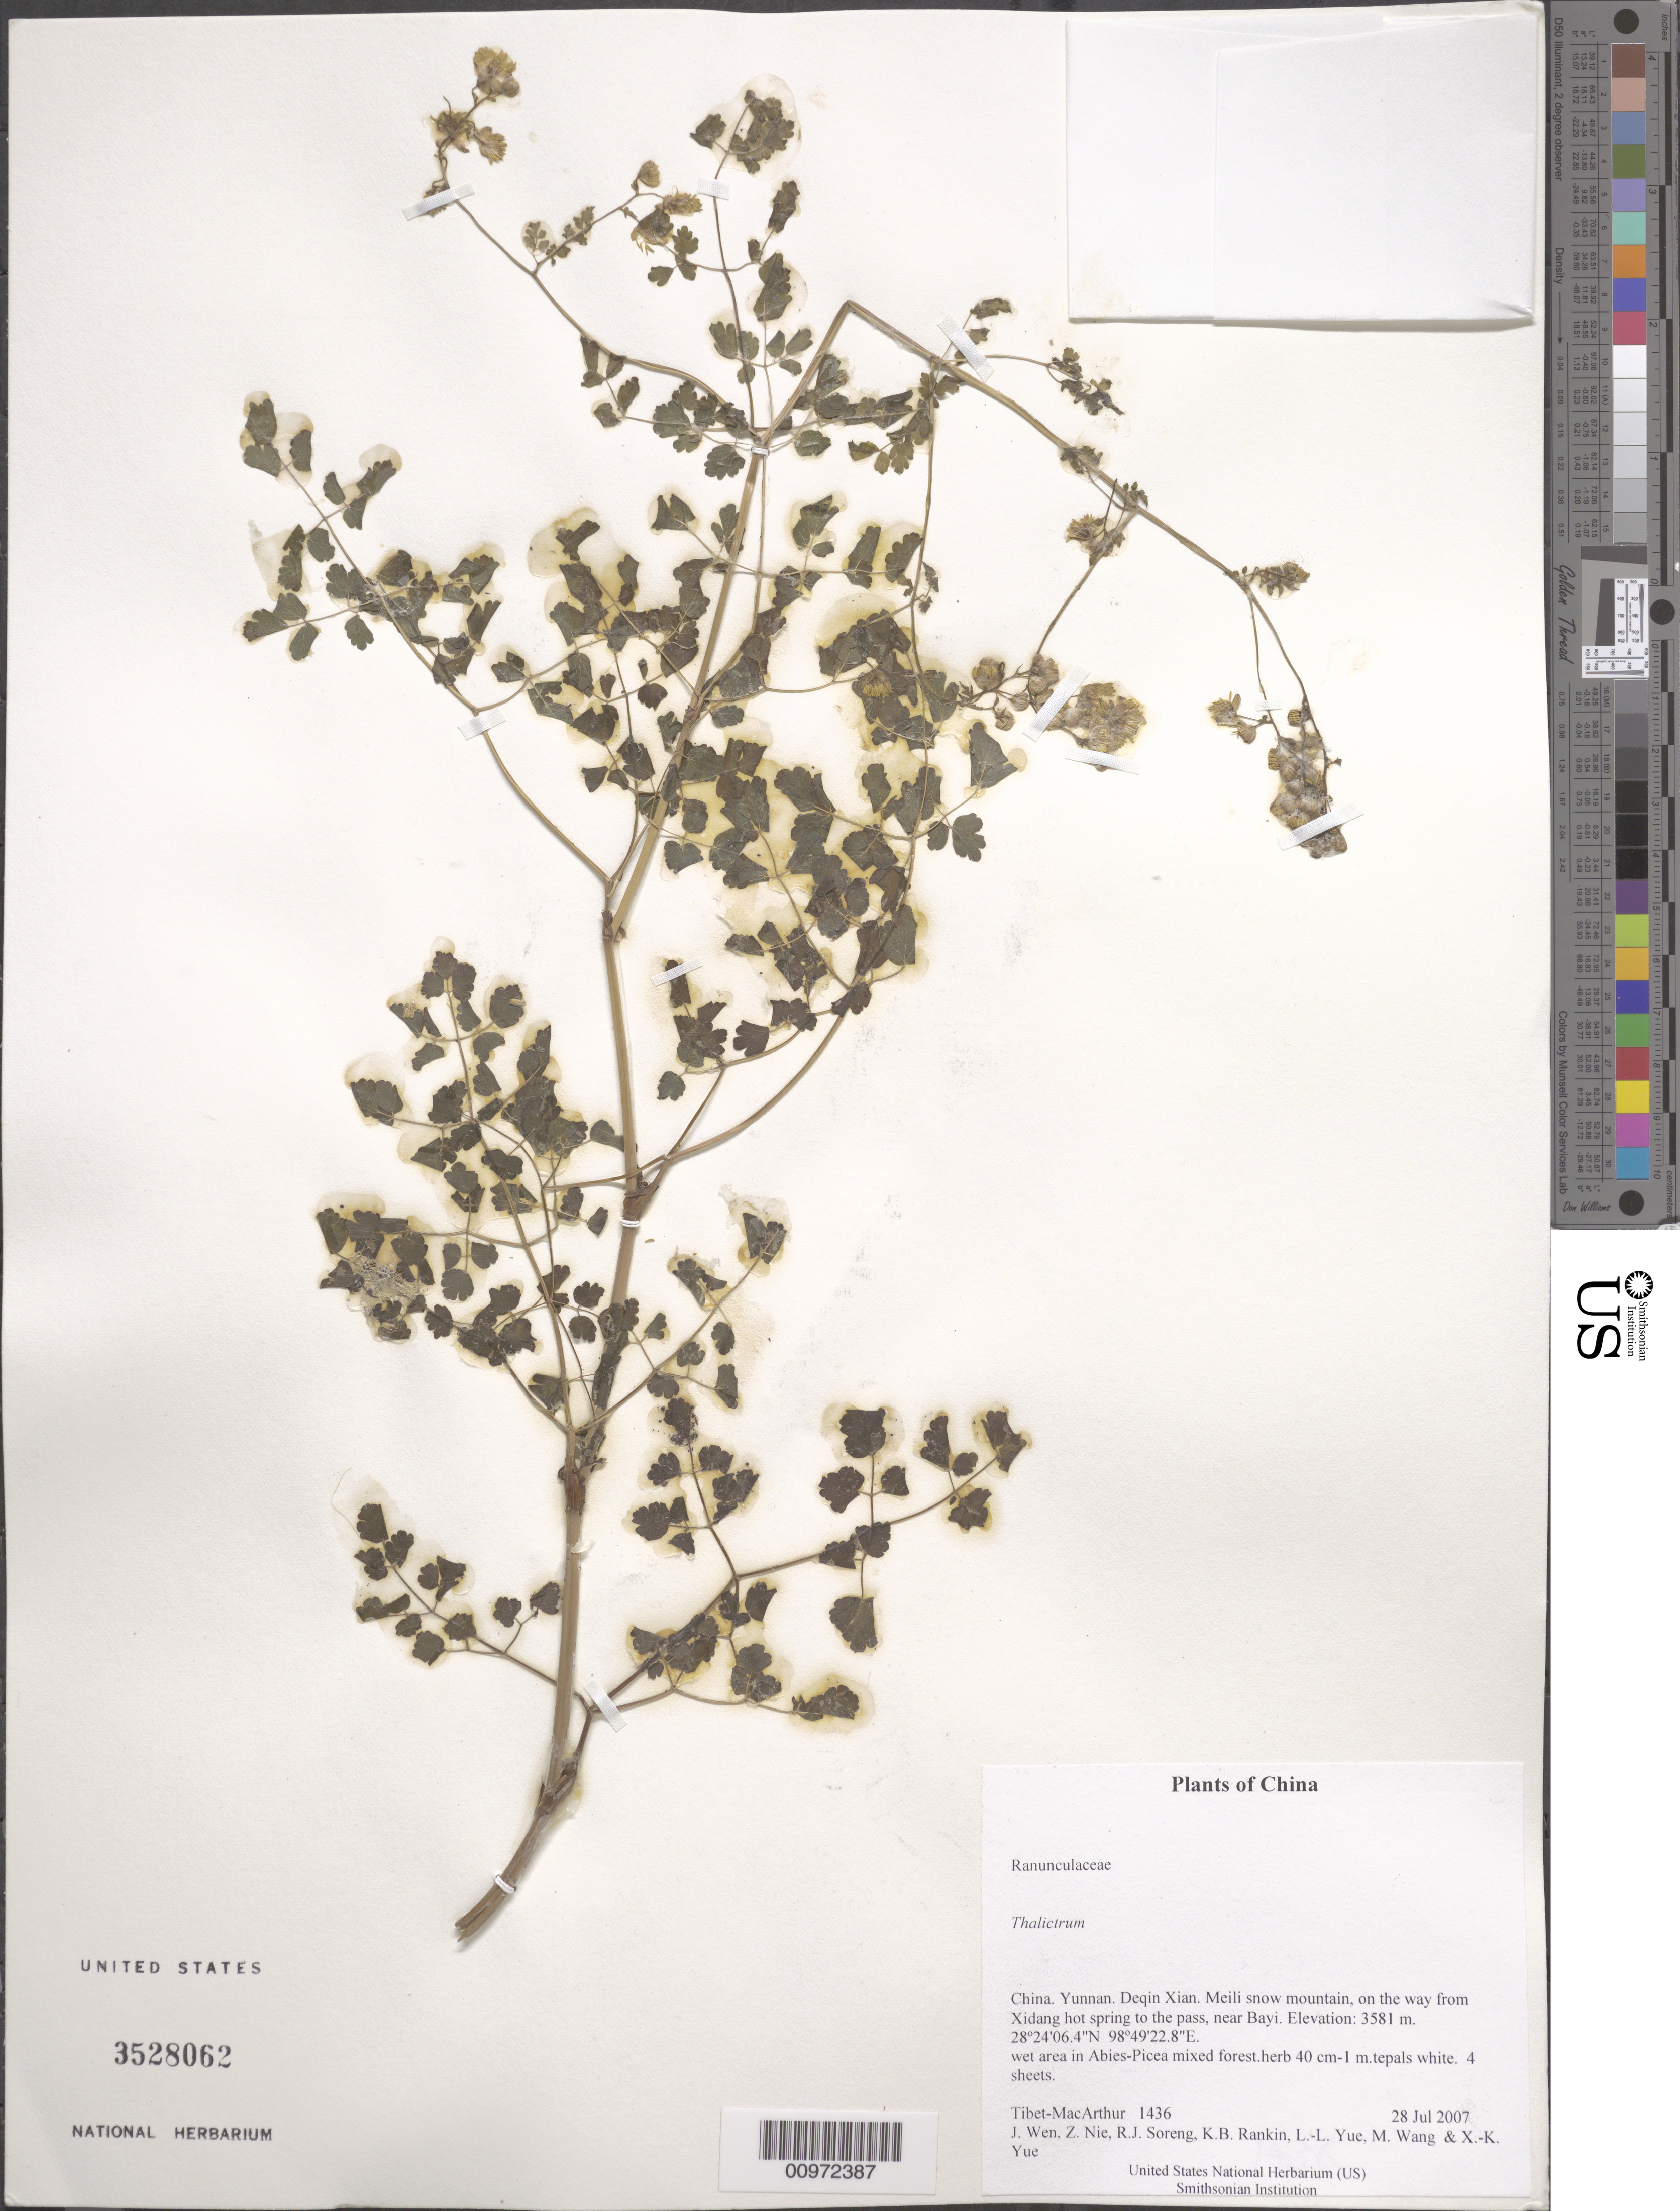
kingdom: Plantae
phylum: Tracheophyta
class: Magnoliopsida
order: Ranunculales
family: Ranunculaceae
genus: Thalictrum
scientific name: Thalictrum sp.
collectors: Tibet-MacArthur, J. Wen, Z. Nie, R. J. Soreng, K. Rankin, L. Yue, M. Wang & X. Yue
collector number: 1436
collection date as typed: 28 Jul 2007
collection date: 2007-07-28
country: China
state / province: Yunnan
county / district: Deqin Xian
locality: Meili snow mountain, on the way from Xidang hot spring to the pass, near Bayi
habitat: wet area in Abies-Picea mixed forest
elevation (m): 3581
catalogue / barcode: US 3528062